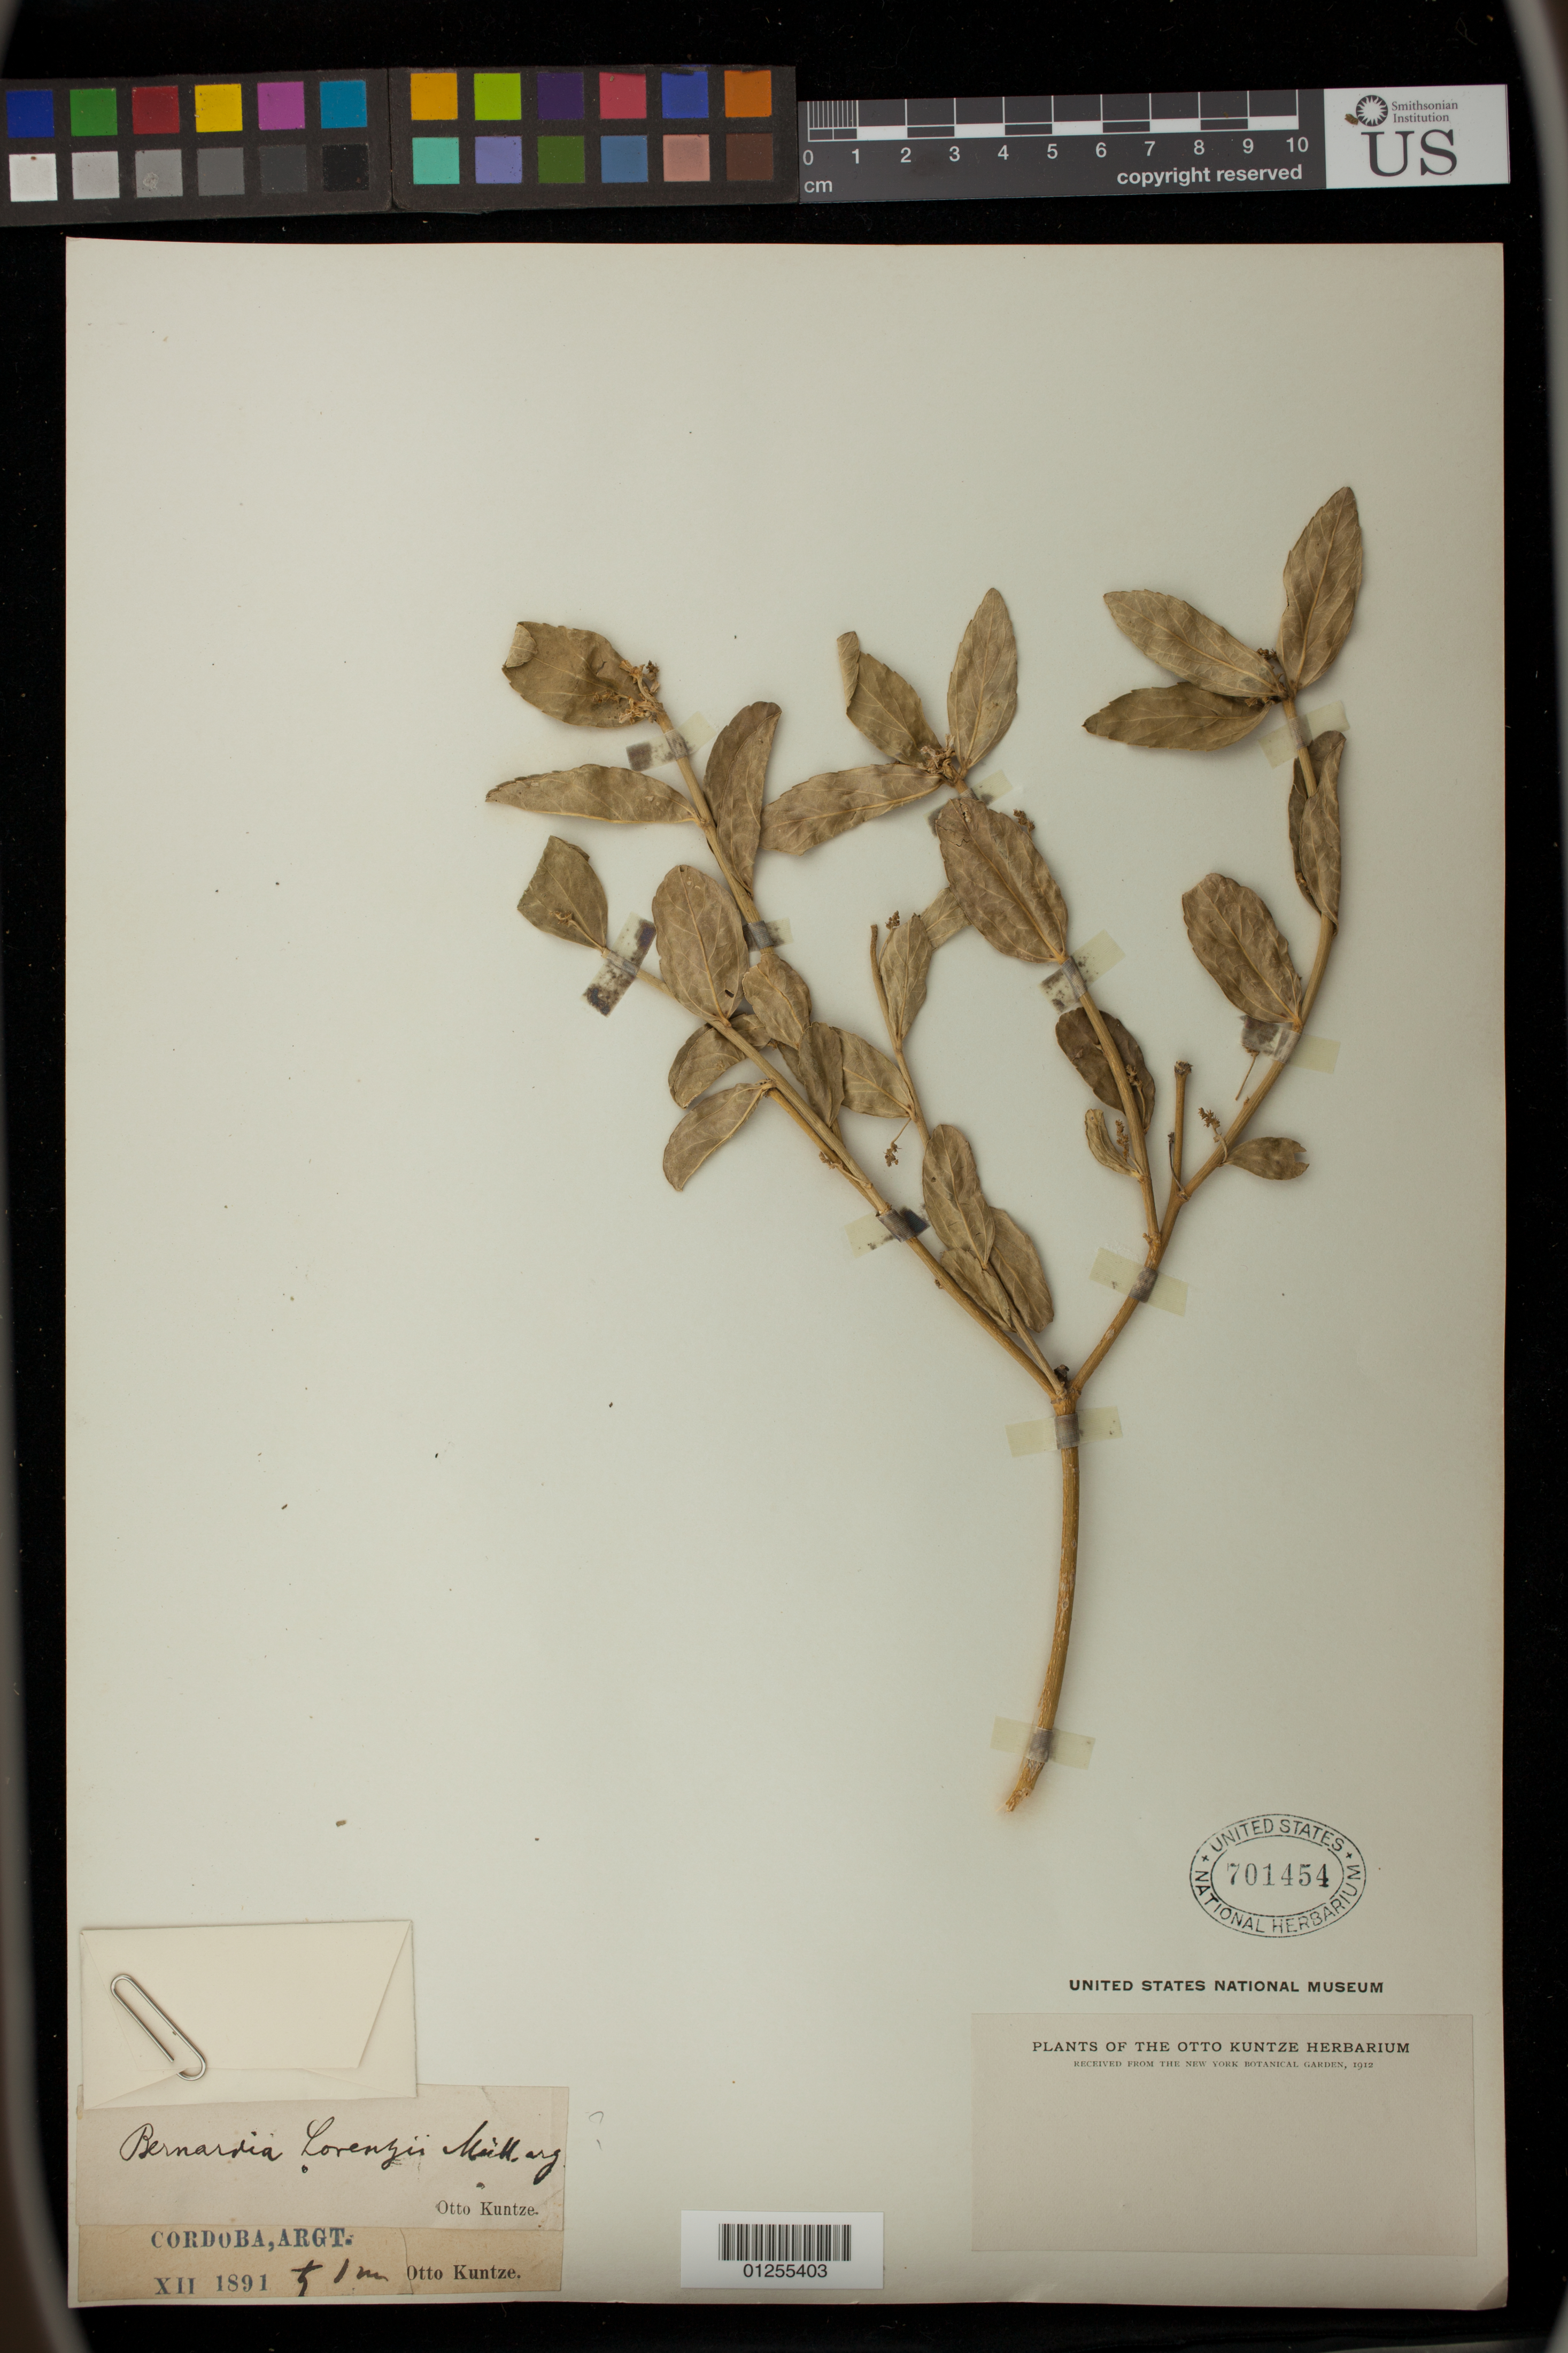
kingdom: Plantae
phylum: Tracheophyta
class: Magnoliopsida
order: Malpighiales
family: Euphorbiaceae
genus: Bernardia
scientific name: Bernardia lorentzii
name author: Müll. Arg.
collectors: C.E.O. Kuntze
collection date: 1891-12-01/1891-12-31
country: Argentina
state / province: Córdoba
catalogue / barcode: US 701454